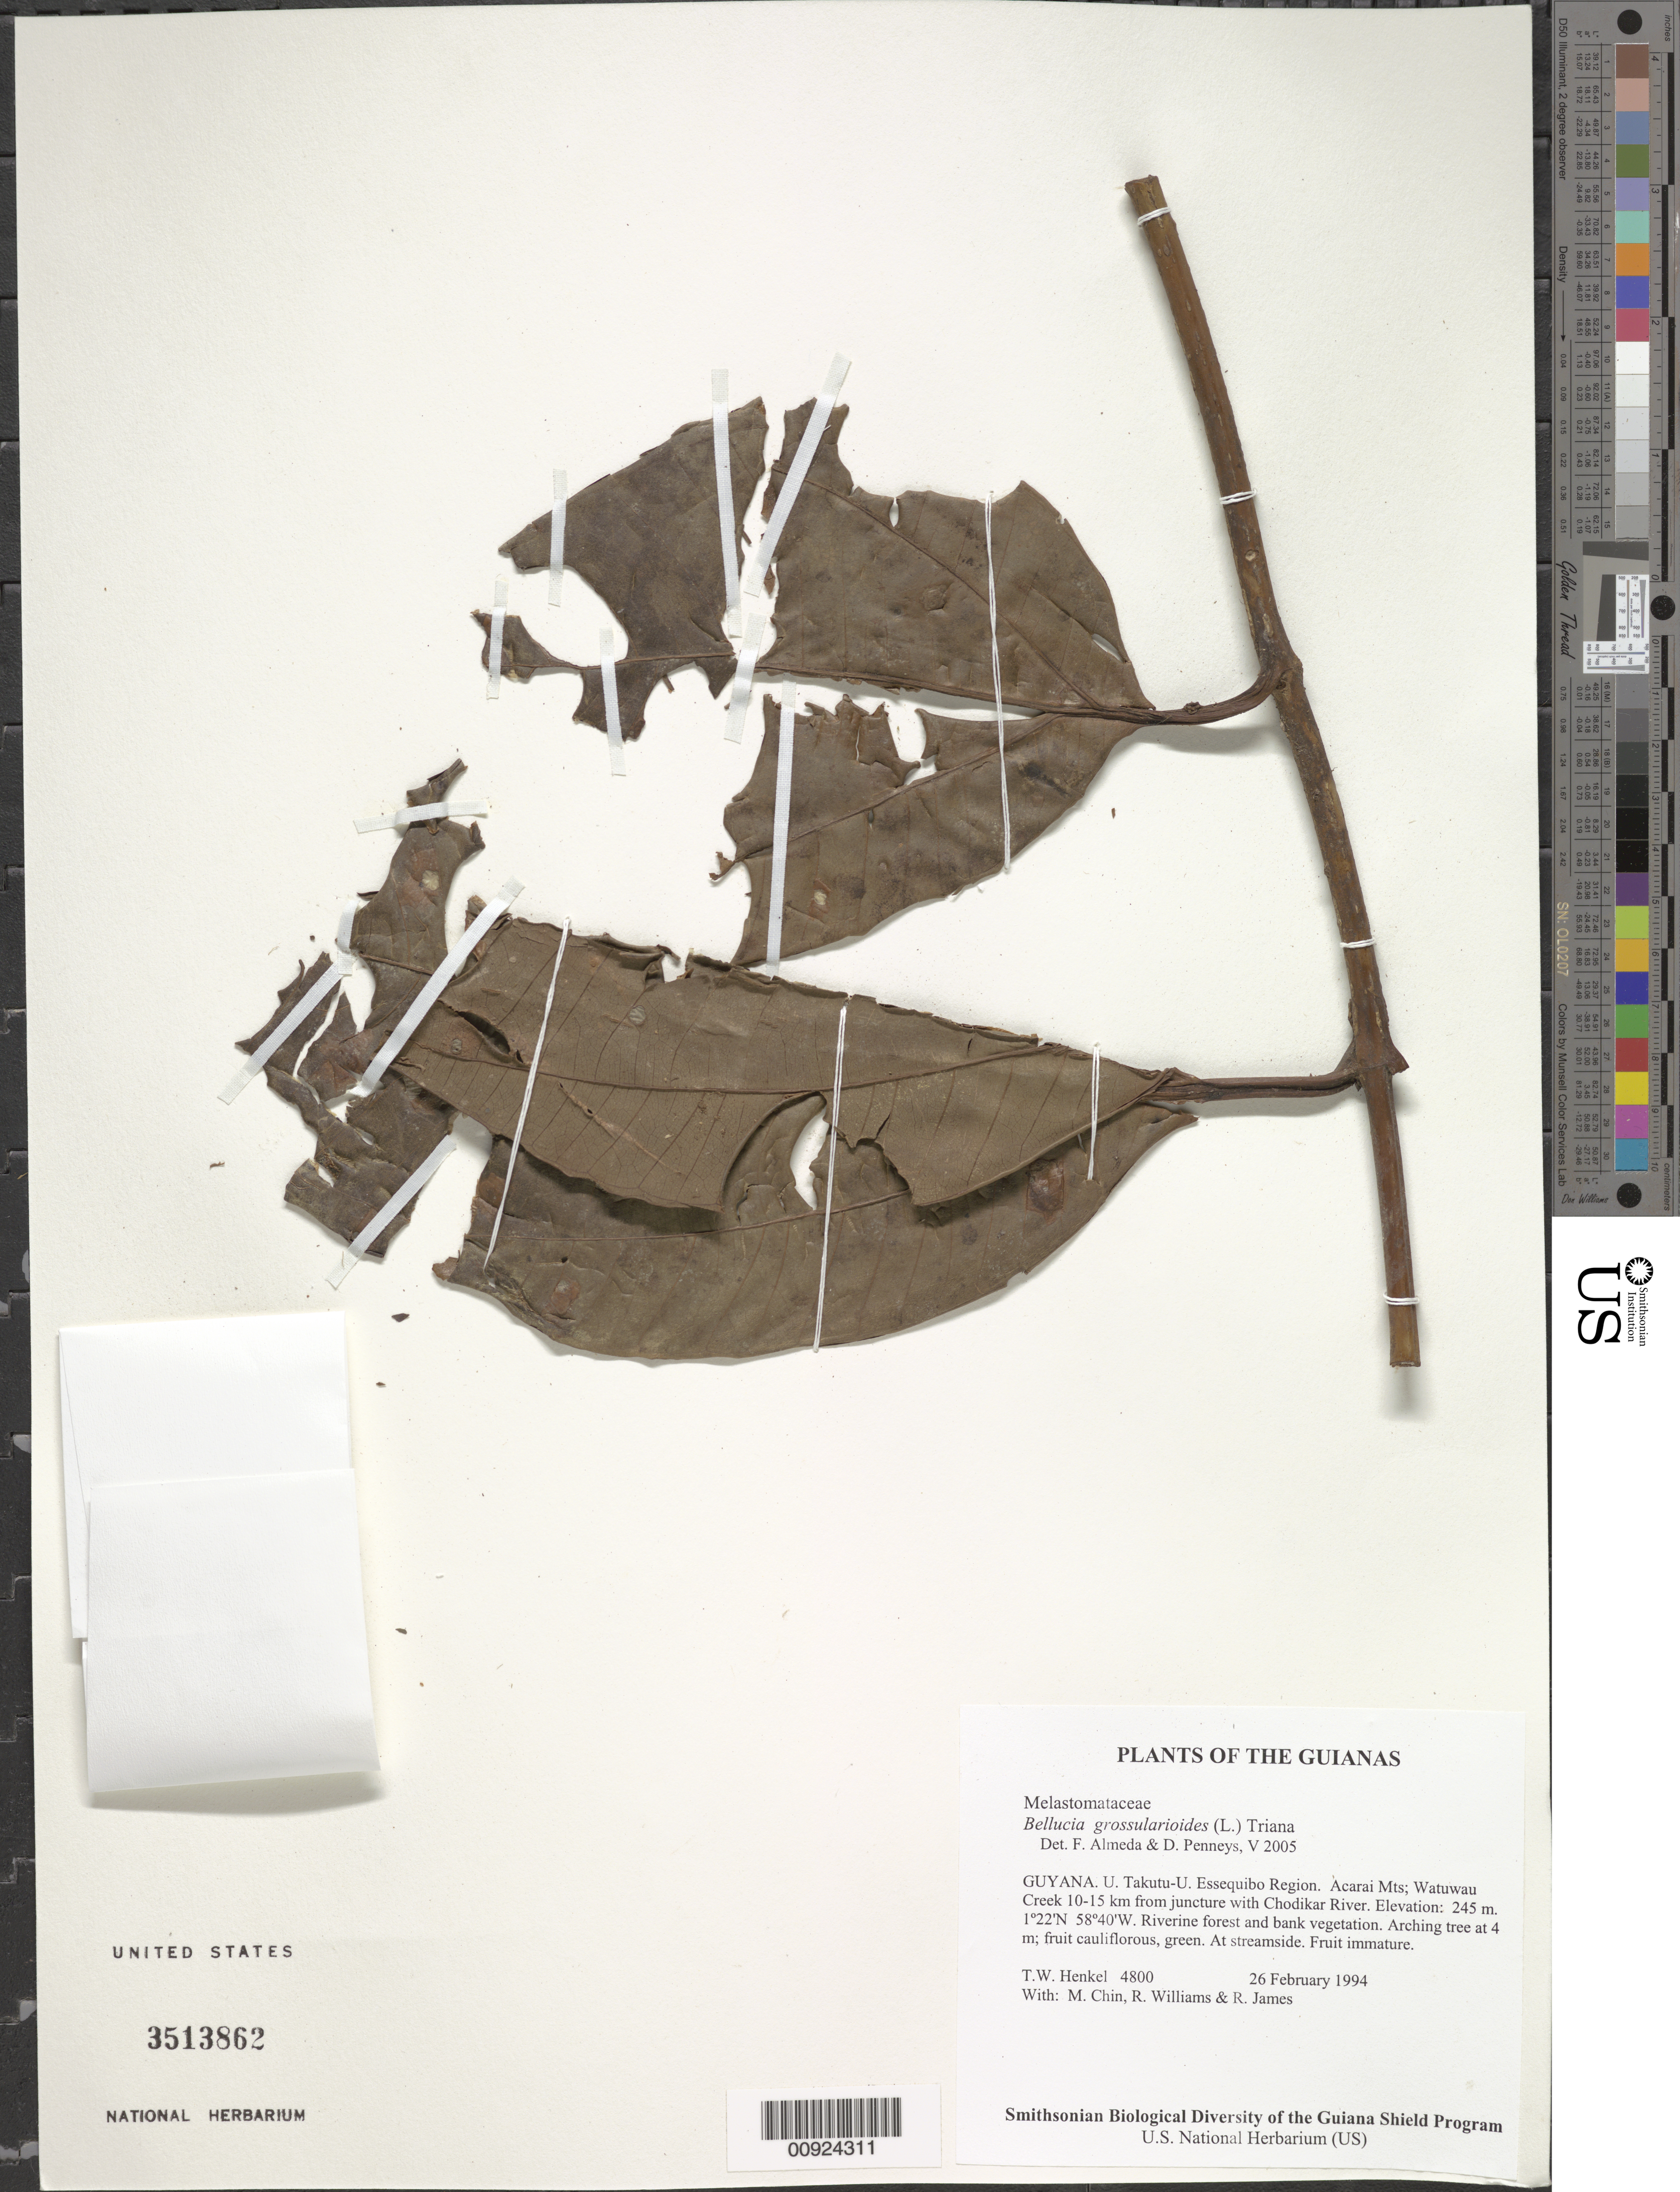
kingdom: Plantae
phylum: Tracheophyta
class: Magnoliopsida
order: Myrtales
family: Melastomataceae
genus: Bellucia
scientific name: Bellucia grossularioides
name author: (L.) Triana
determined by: Almeda, F.; Penneys, D. S.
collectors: T. Henkel, M. Chin, R. Williams & R. James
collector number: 4800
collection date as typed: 26 February 1994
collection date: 1994-02-26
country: Guyana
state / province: U. Takutu-U. Essequibo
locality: Acarai Mts; Watuwau Creek 10-15 km from juncture with Chodikar River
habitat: Riverine forest and bank vegetation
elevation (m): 245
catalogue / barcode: US 3513862